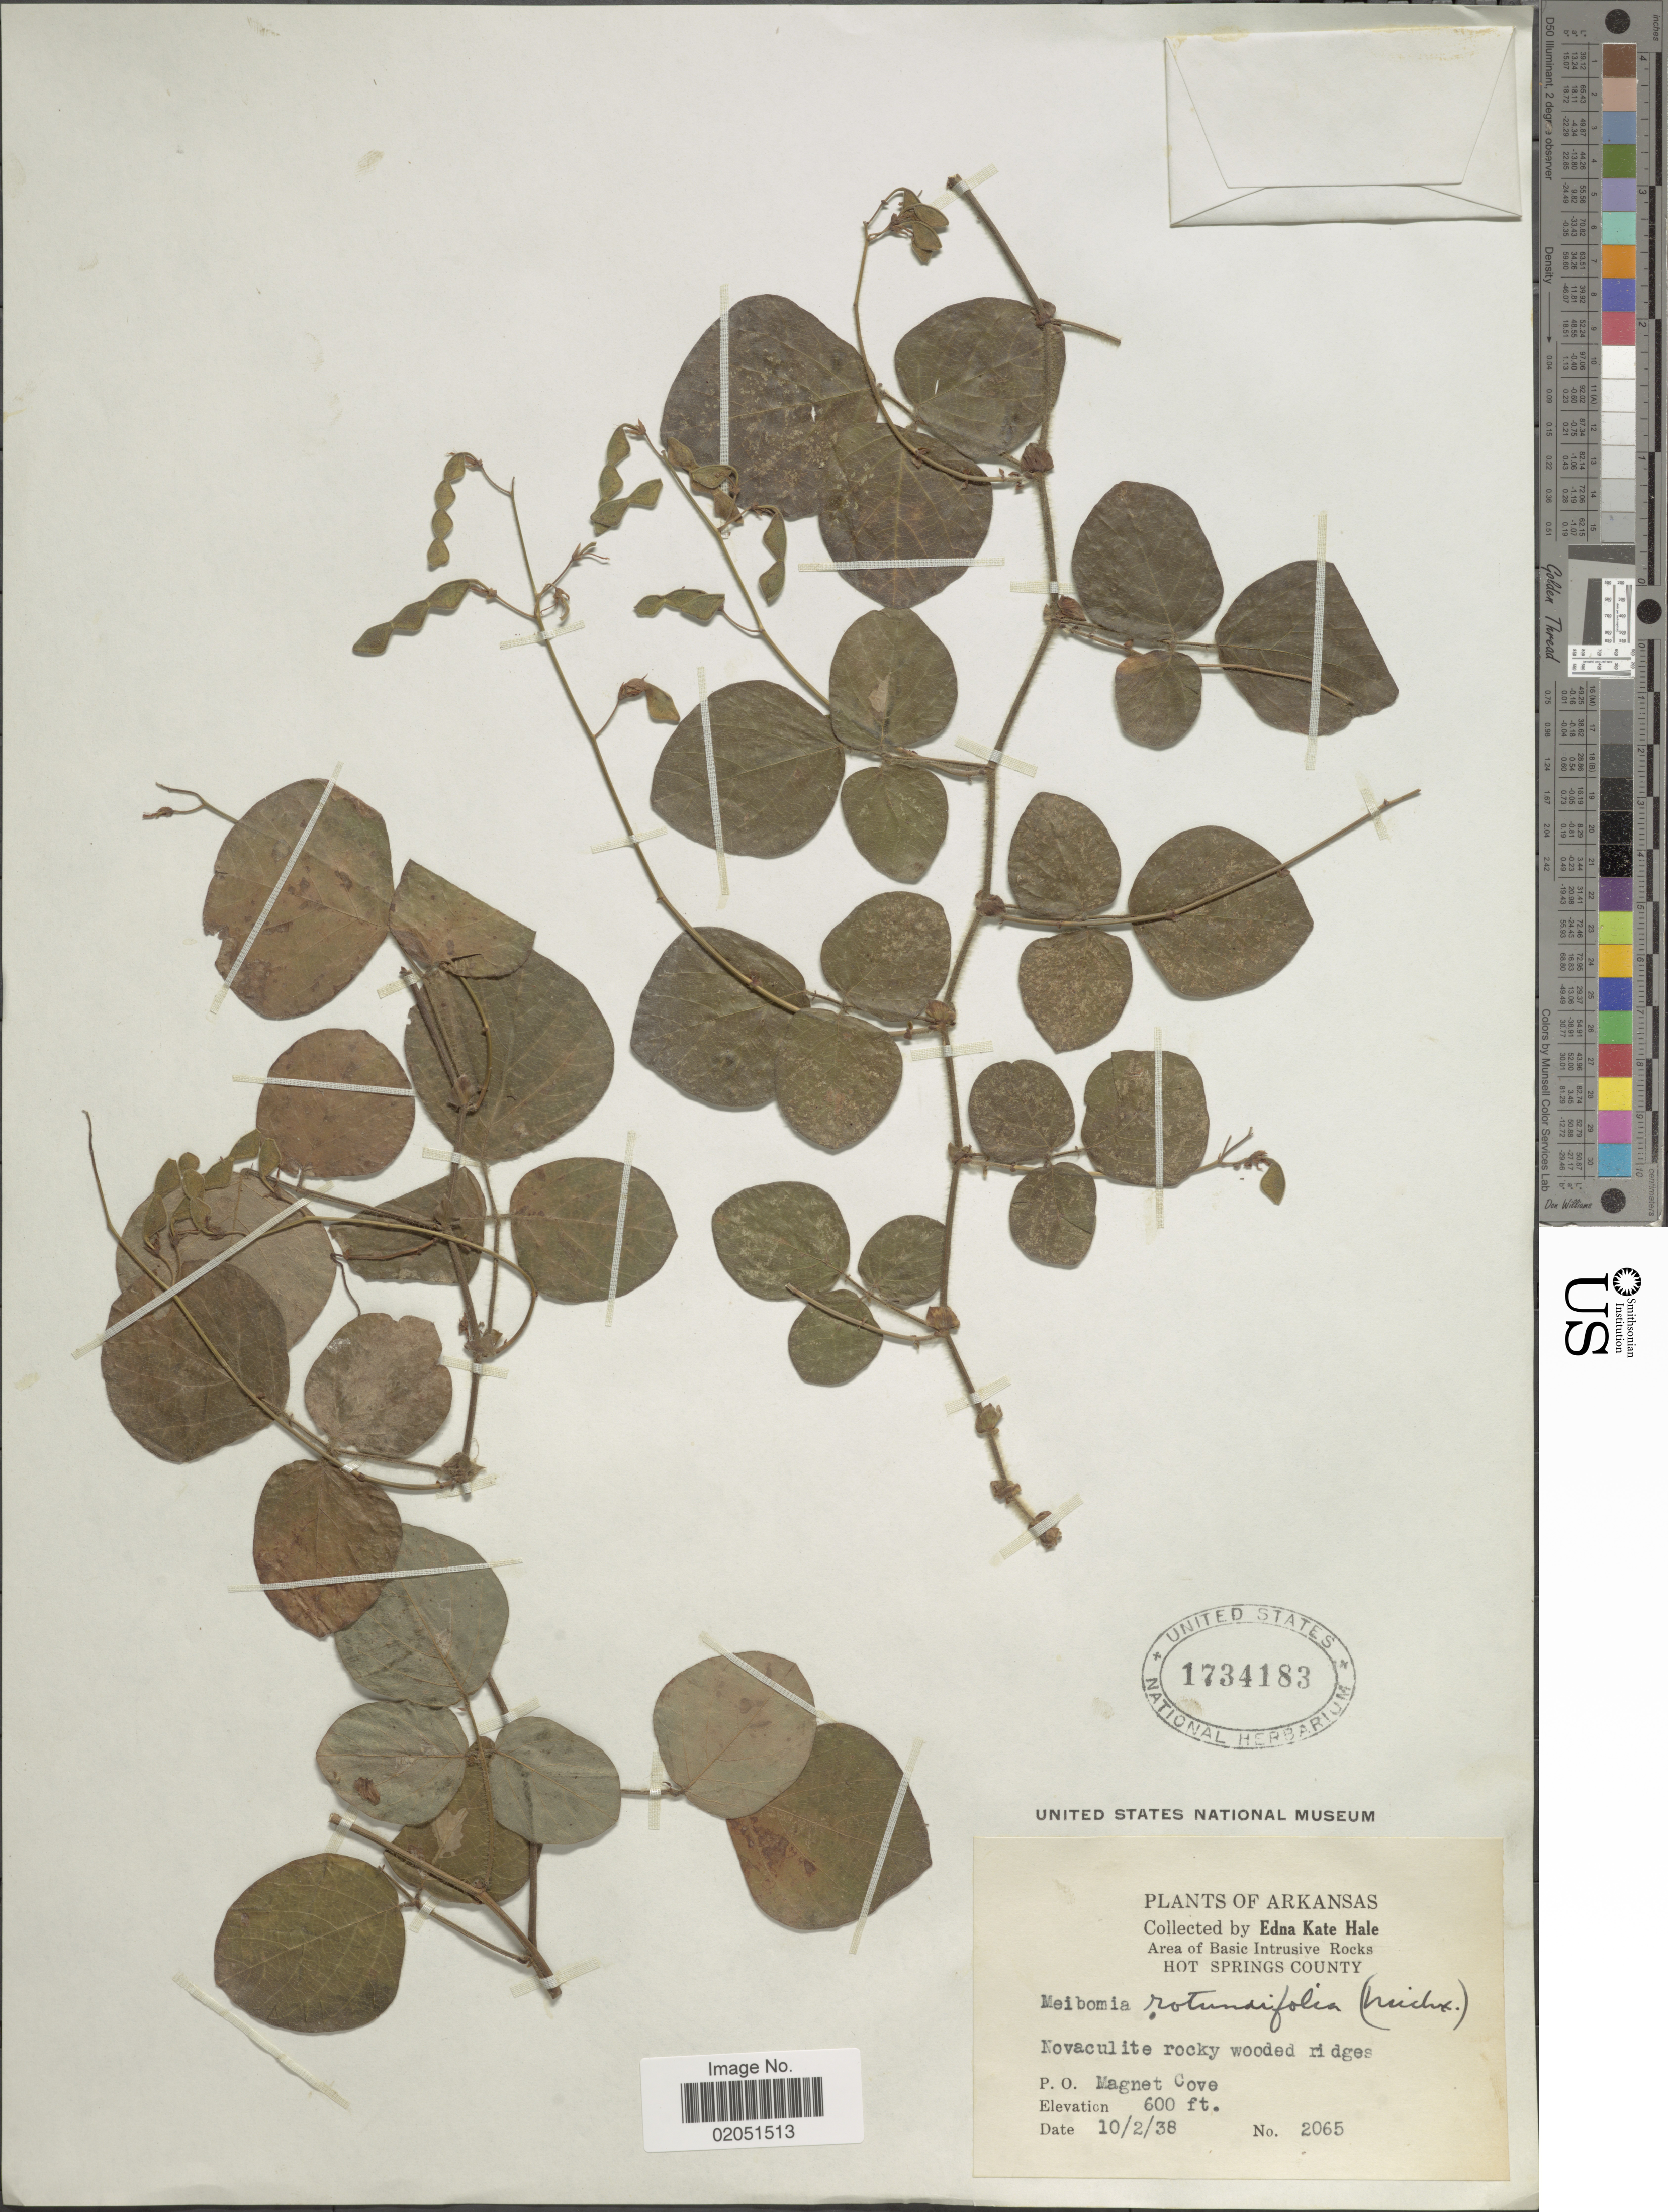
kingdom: Plantae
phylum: Tracheophyta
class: Magnoliopsida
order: Fabales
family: Fabaceae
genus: Desmodium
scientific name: Desmodium rotundifolium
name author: DC.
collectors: E. K. Hale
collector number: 2065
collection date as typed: Transcribed d/m/y: 2/10/38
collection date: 1938-10-02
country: United States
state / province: Arkansas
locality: Area of Basic Intrusive Rocks, Hot Springs County, novaculite rocky wood ridges, Magnet Cove.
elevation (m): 183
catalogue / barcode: US 1734183